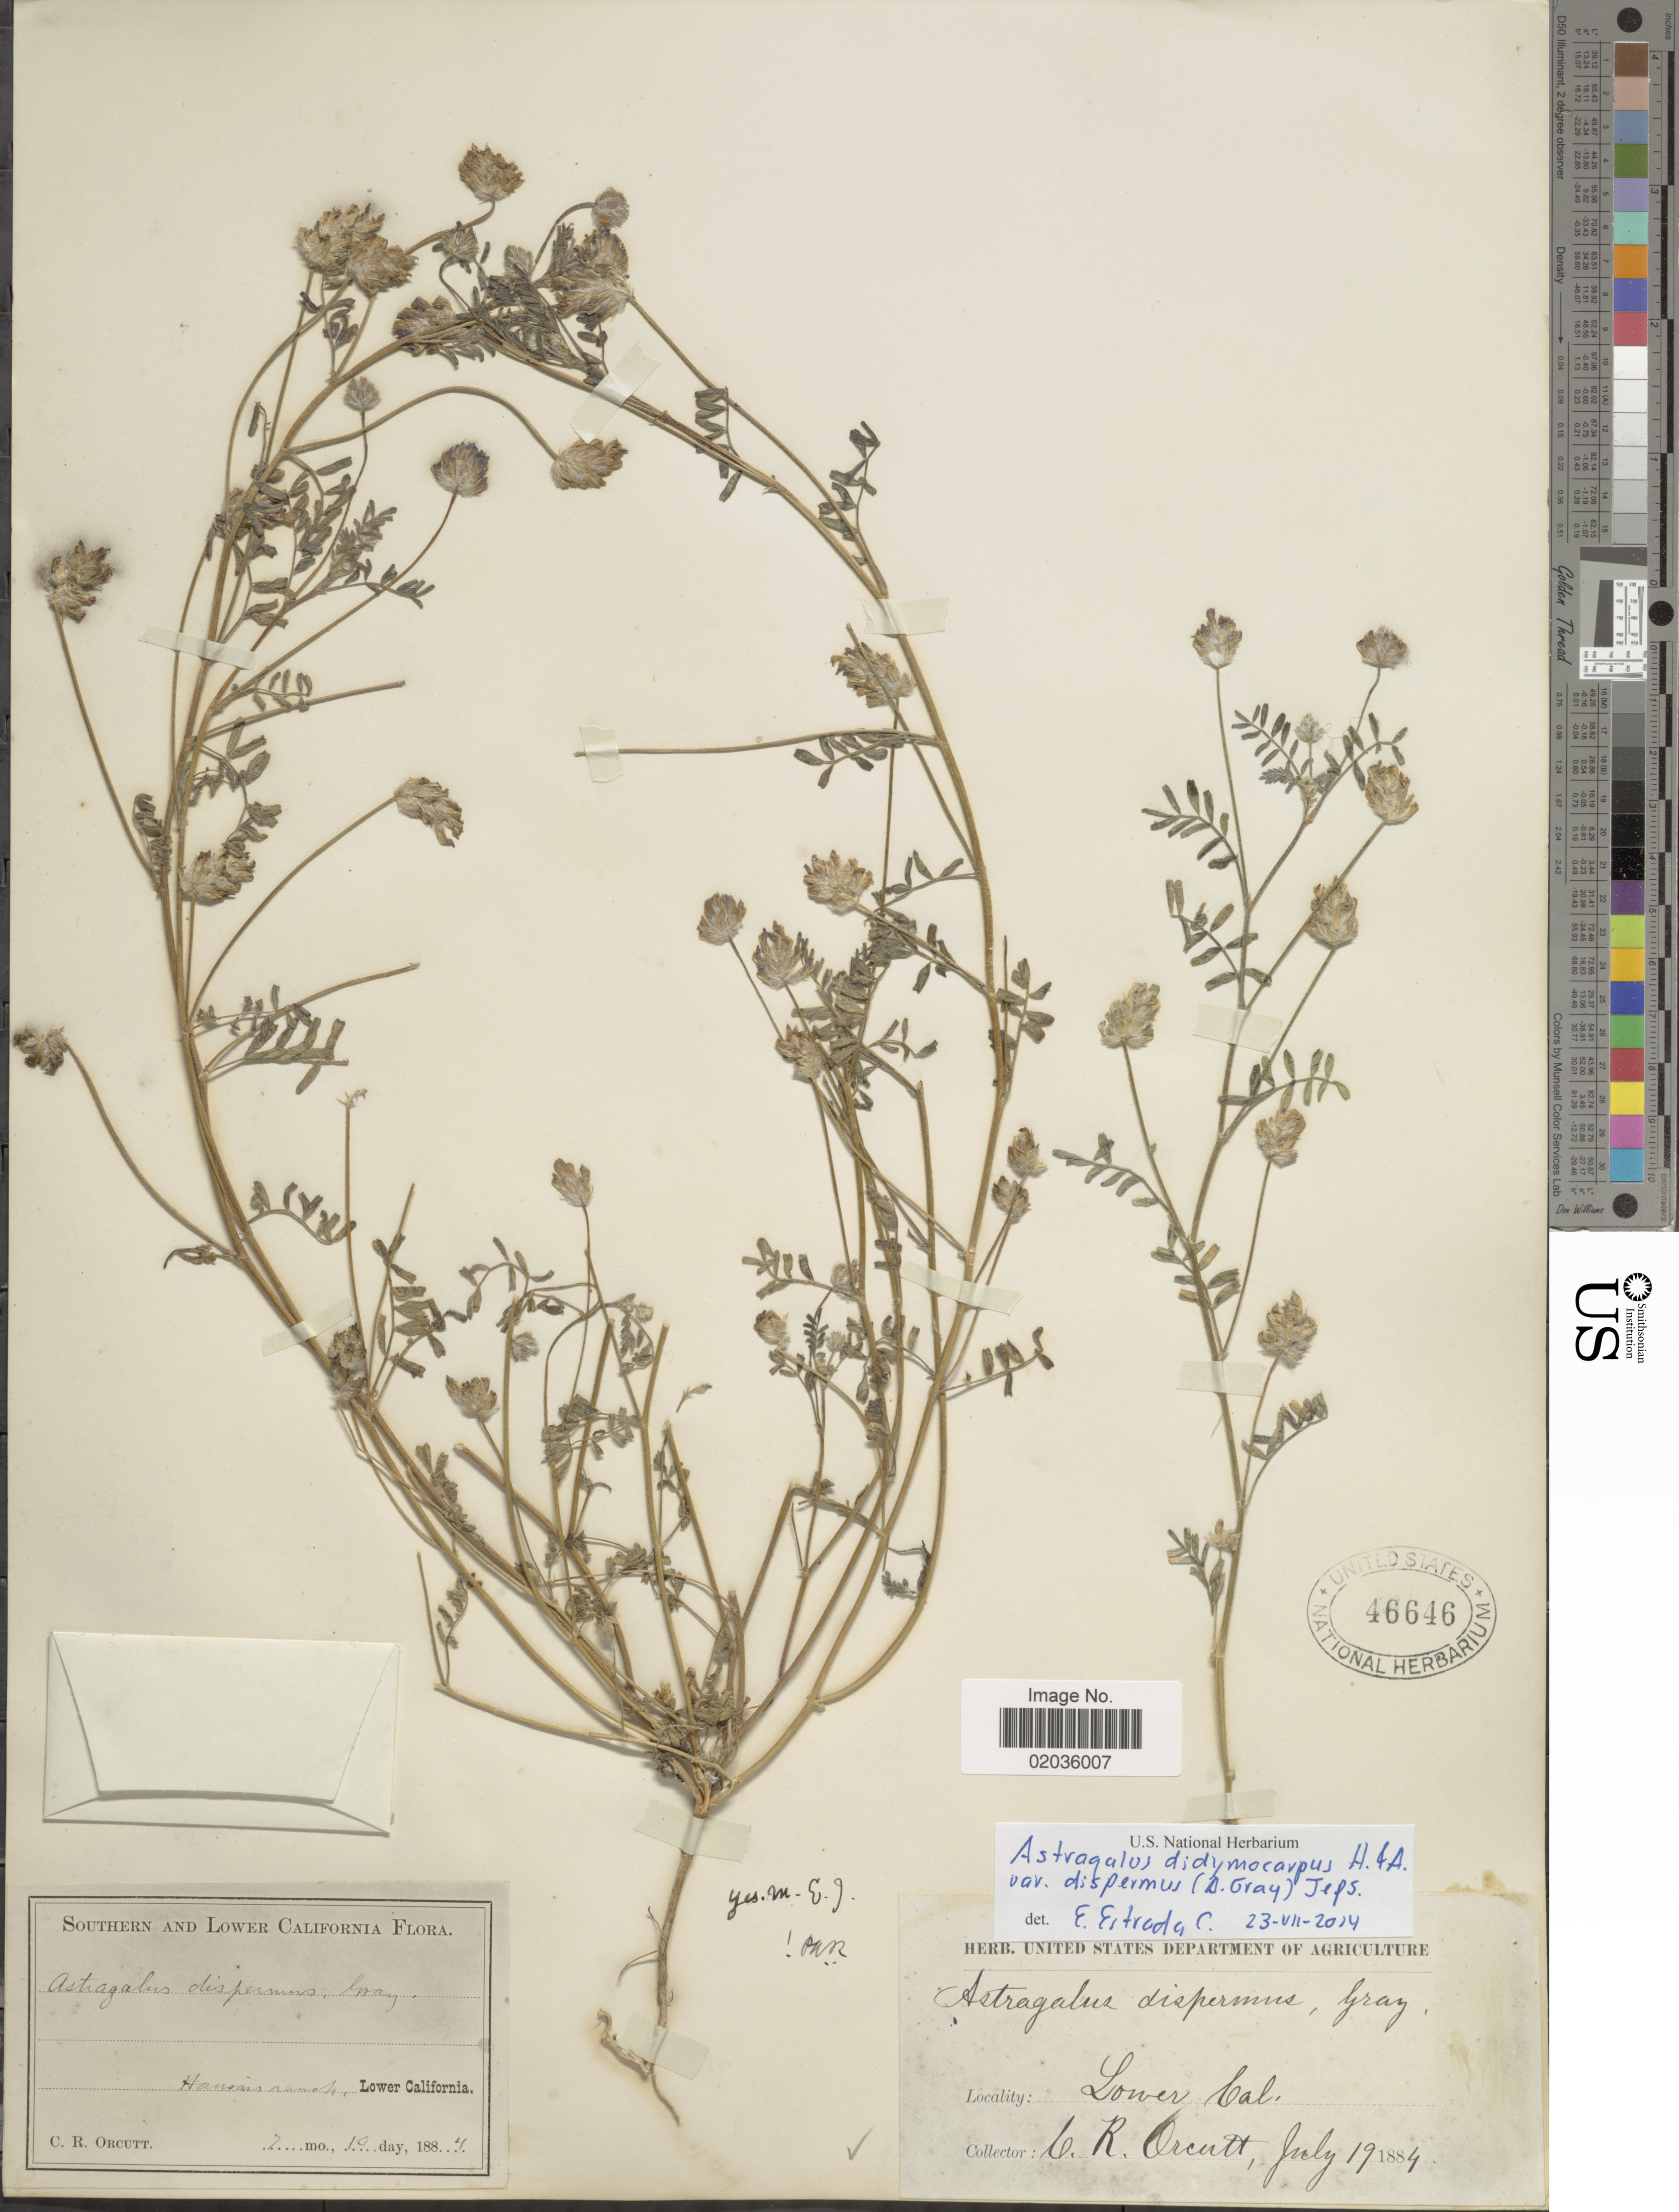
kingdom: Plantae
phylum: Tracheophyta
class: Magnoliopsida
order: Fabales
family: Fabaceae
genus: Astragalus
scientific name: Astragalus didymocarpus var. dispermus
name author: (A. Gray) Jeps.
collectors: C. R. Orcutt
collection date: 1884-07-19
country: Mexico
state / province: Baja California Norte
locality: Hanson's Ranch, Lower California.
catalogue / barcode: US 46646